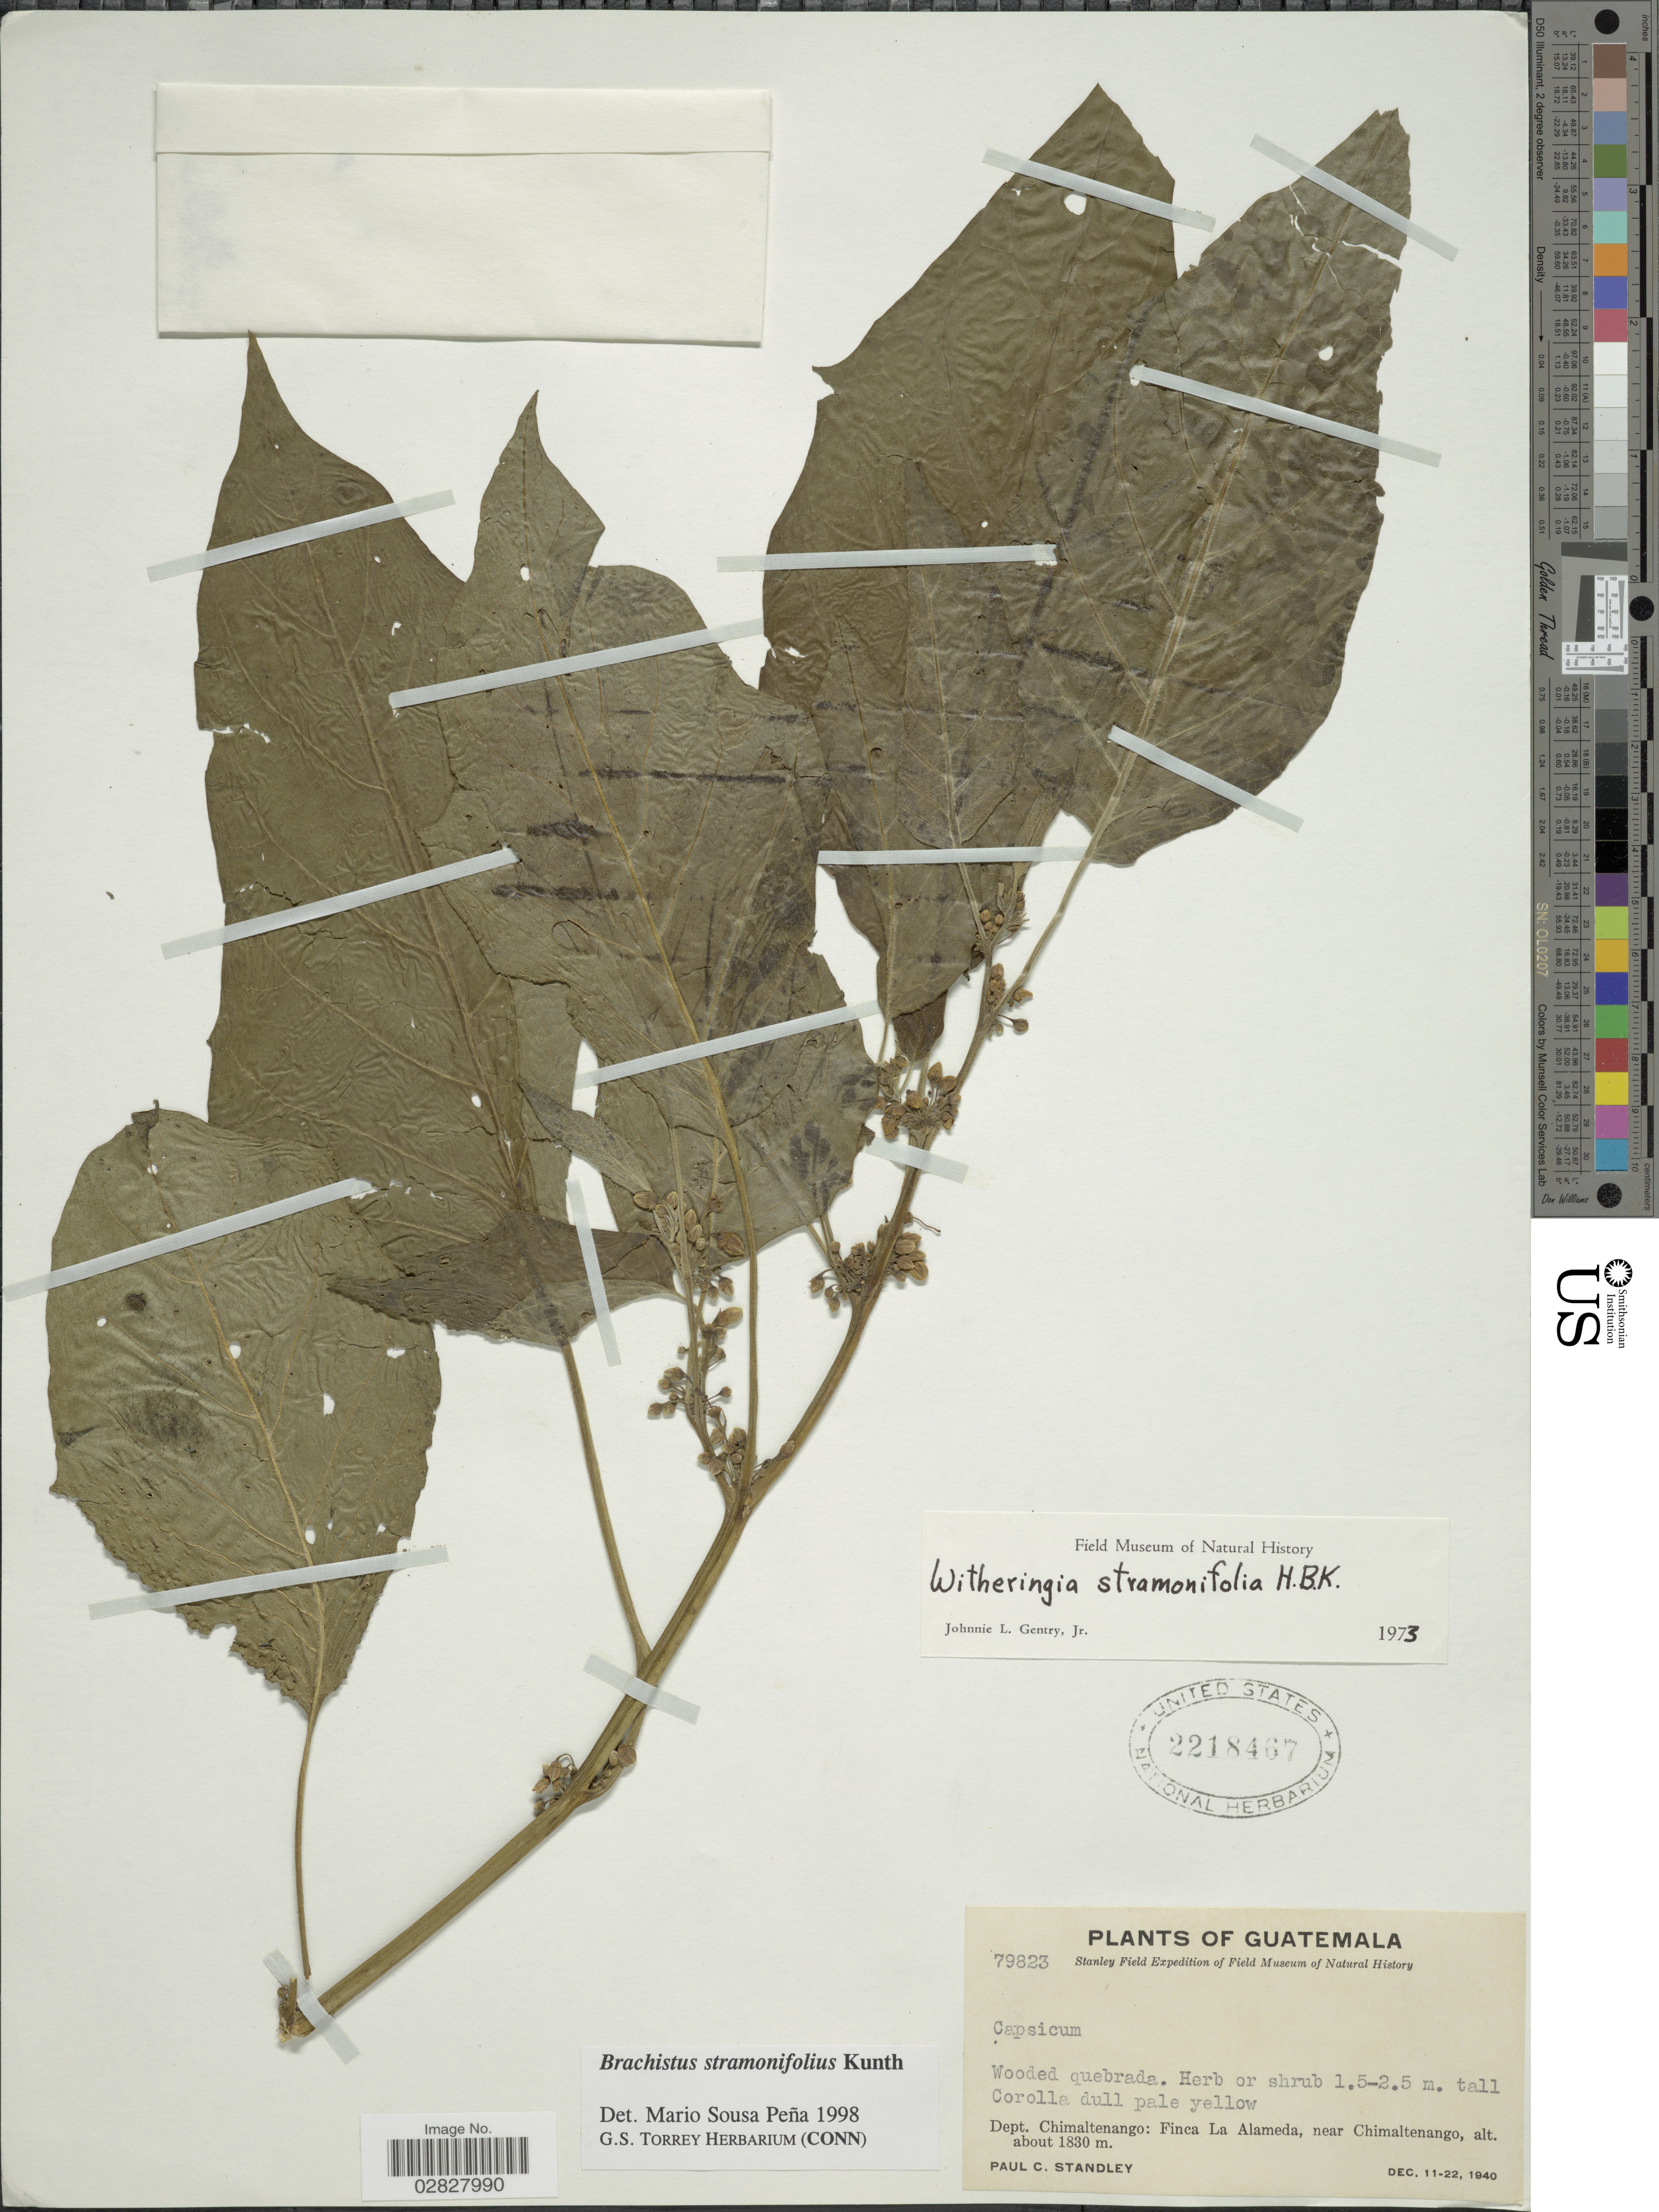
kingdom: Plantae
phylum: Tracheophyta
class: Magnoliopsida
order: Solanales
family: Solanaceae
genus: Brachistus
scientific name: Brachistus stramonifolius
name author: (Kunth) Miers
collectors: P. C. Standley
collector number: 79823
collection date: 1940-12-11/1940-12-22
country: Guatemala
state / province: Chimaltenango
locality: Dept. Chimaltenango: Finca La Alameda, near Chimaltenango.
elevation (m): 1830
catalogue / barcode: US 2218467